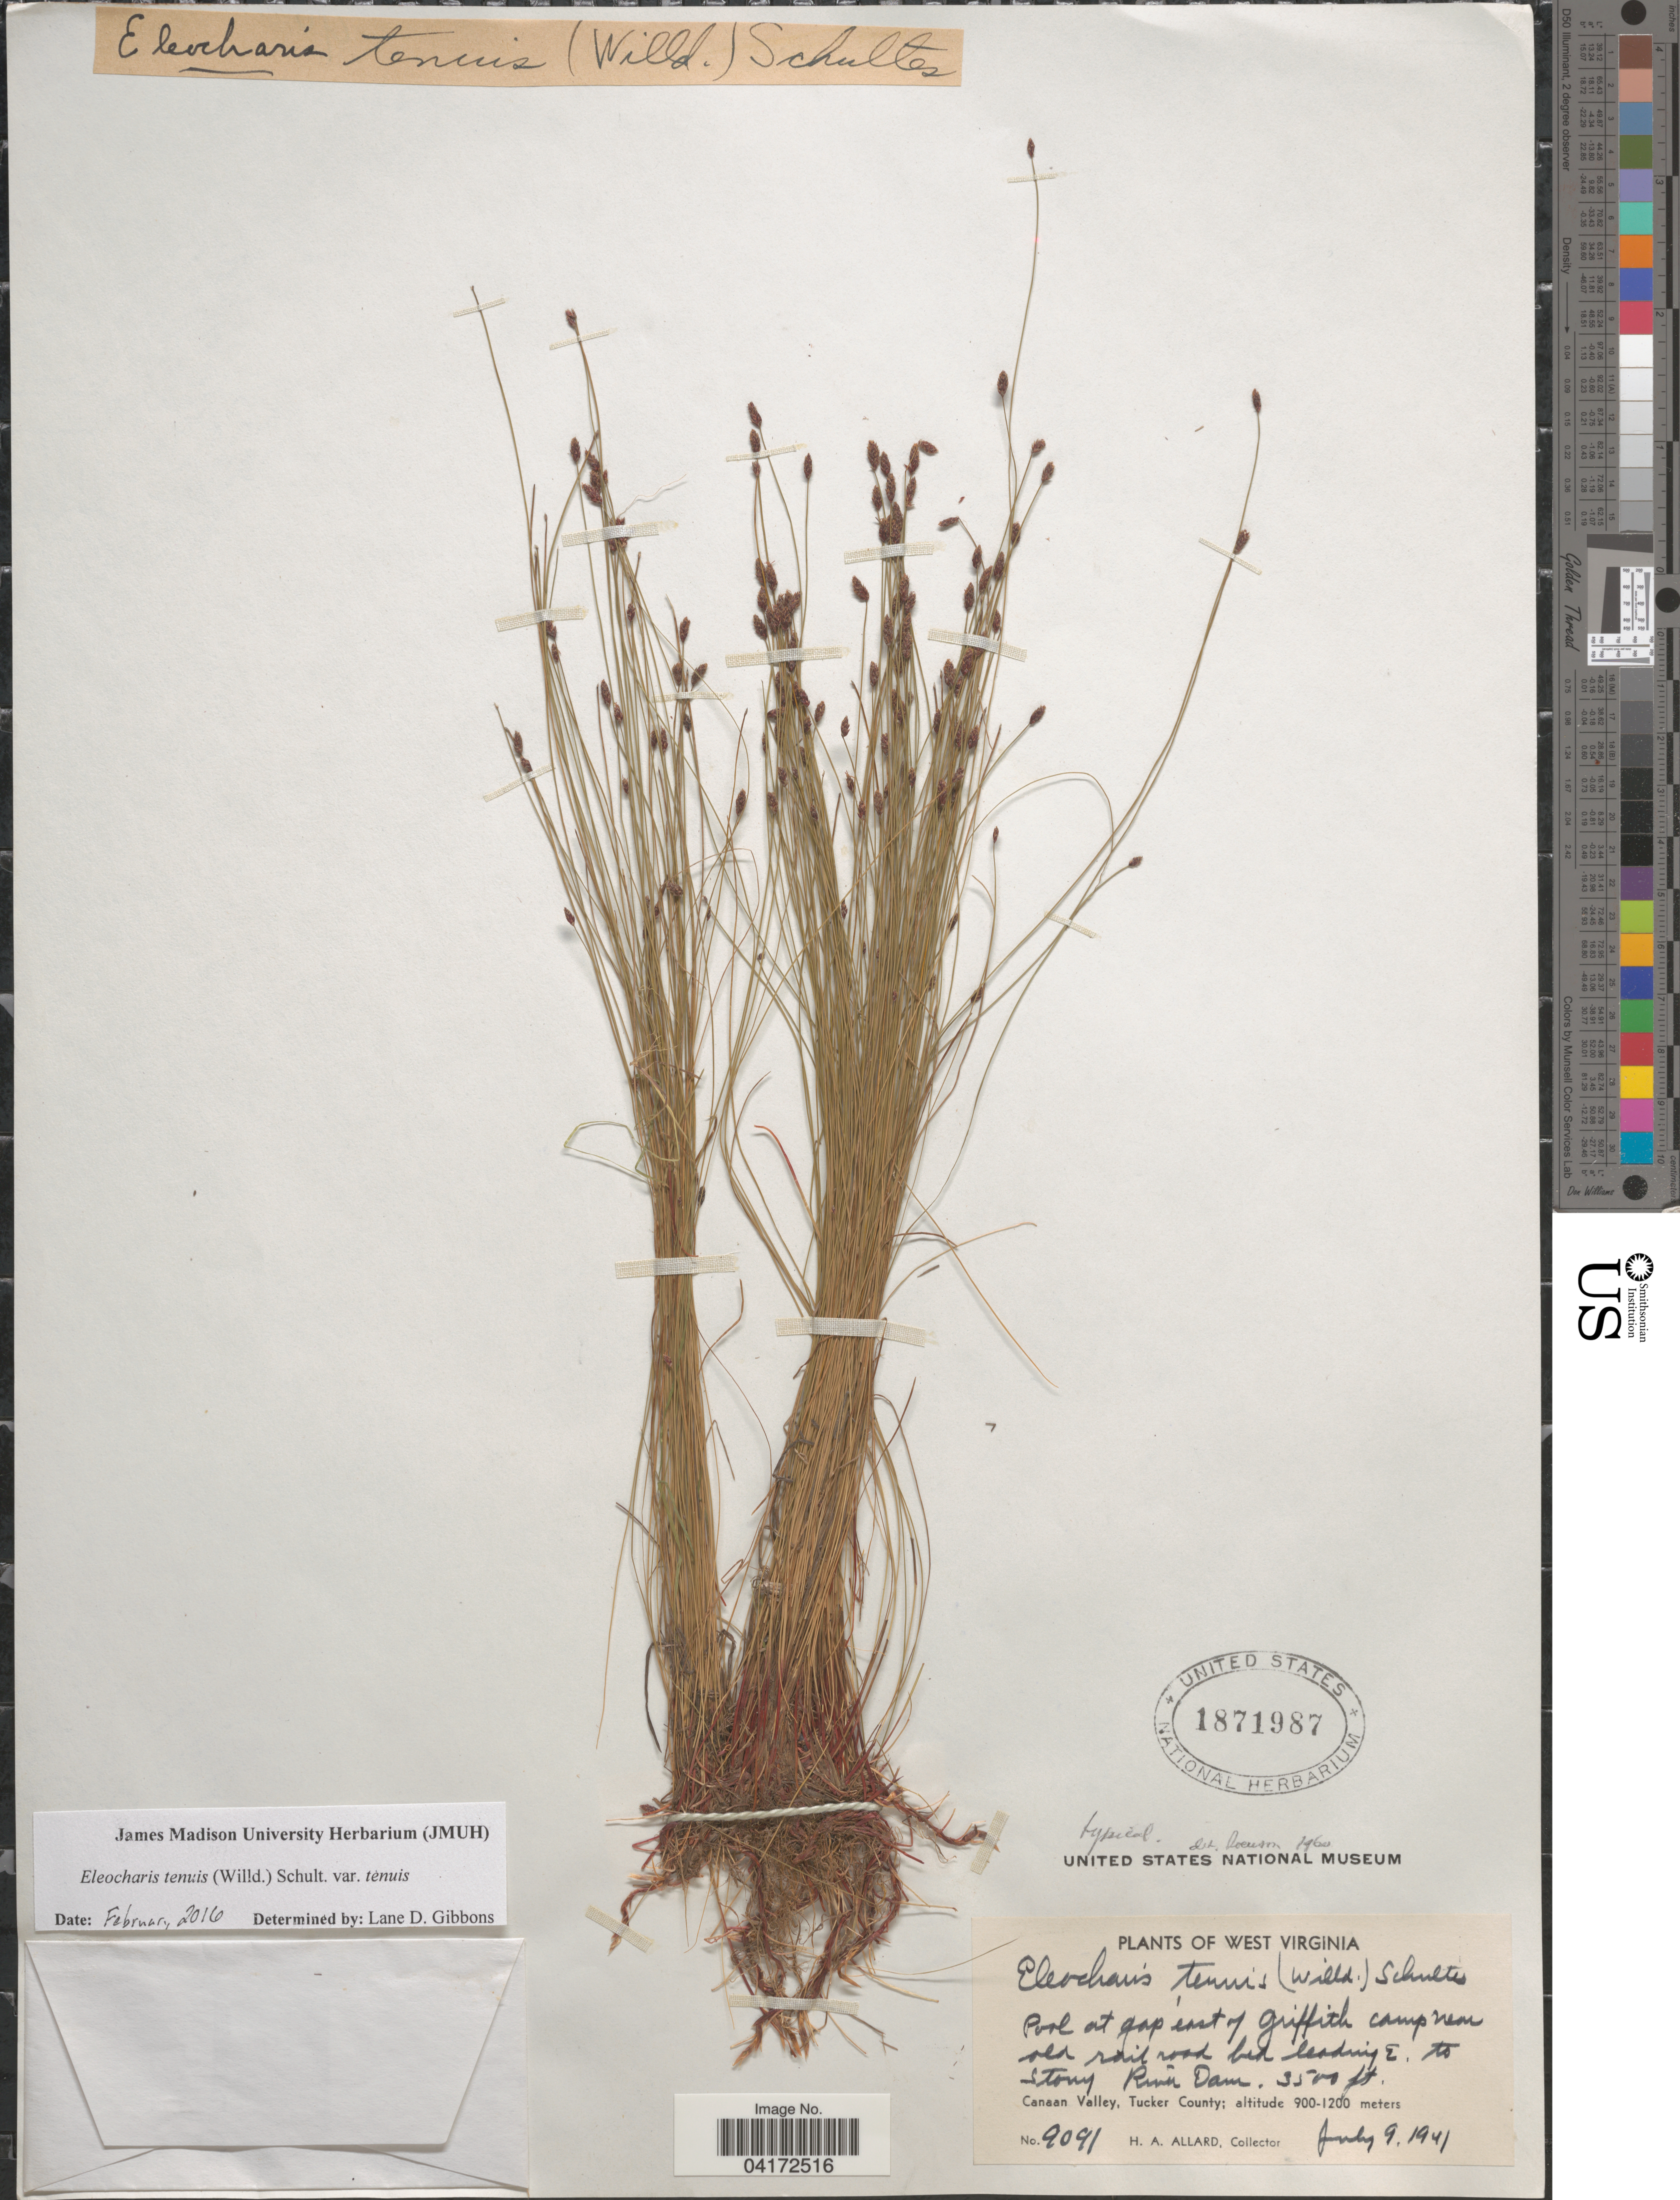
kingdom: Plantae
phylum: Tracheophyta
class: Liliopsida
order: Poales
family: Cyperaceae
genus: Eleocharis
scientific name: Eleocharis tenuis var. tenuis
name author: (Willd.) Schult.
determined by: Gibbons, Lane D.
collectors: H. A. Allard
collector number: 9091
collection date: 1941-07-09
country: United States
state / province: West Virginia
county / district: Tucker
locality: Pool at gap east of Griffith camp near old rail road bed leading E. to Stony River Dam. Canaan Valley, Tucker County.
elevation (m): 1067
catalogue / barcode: US 1871987